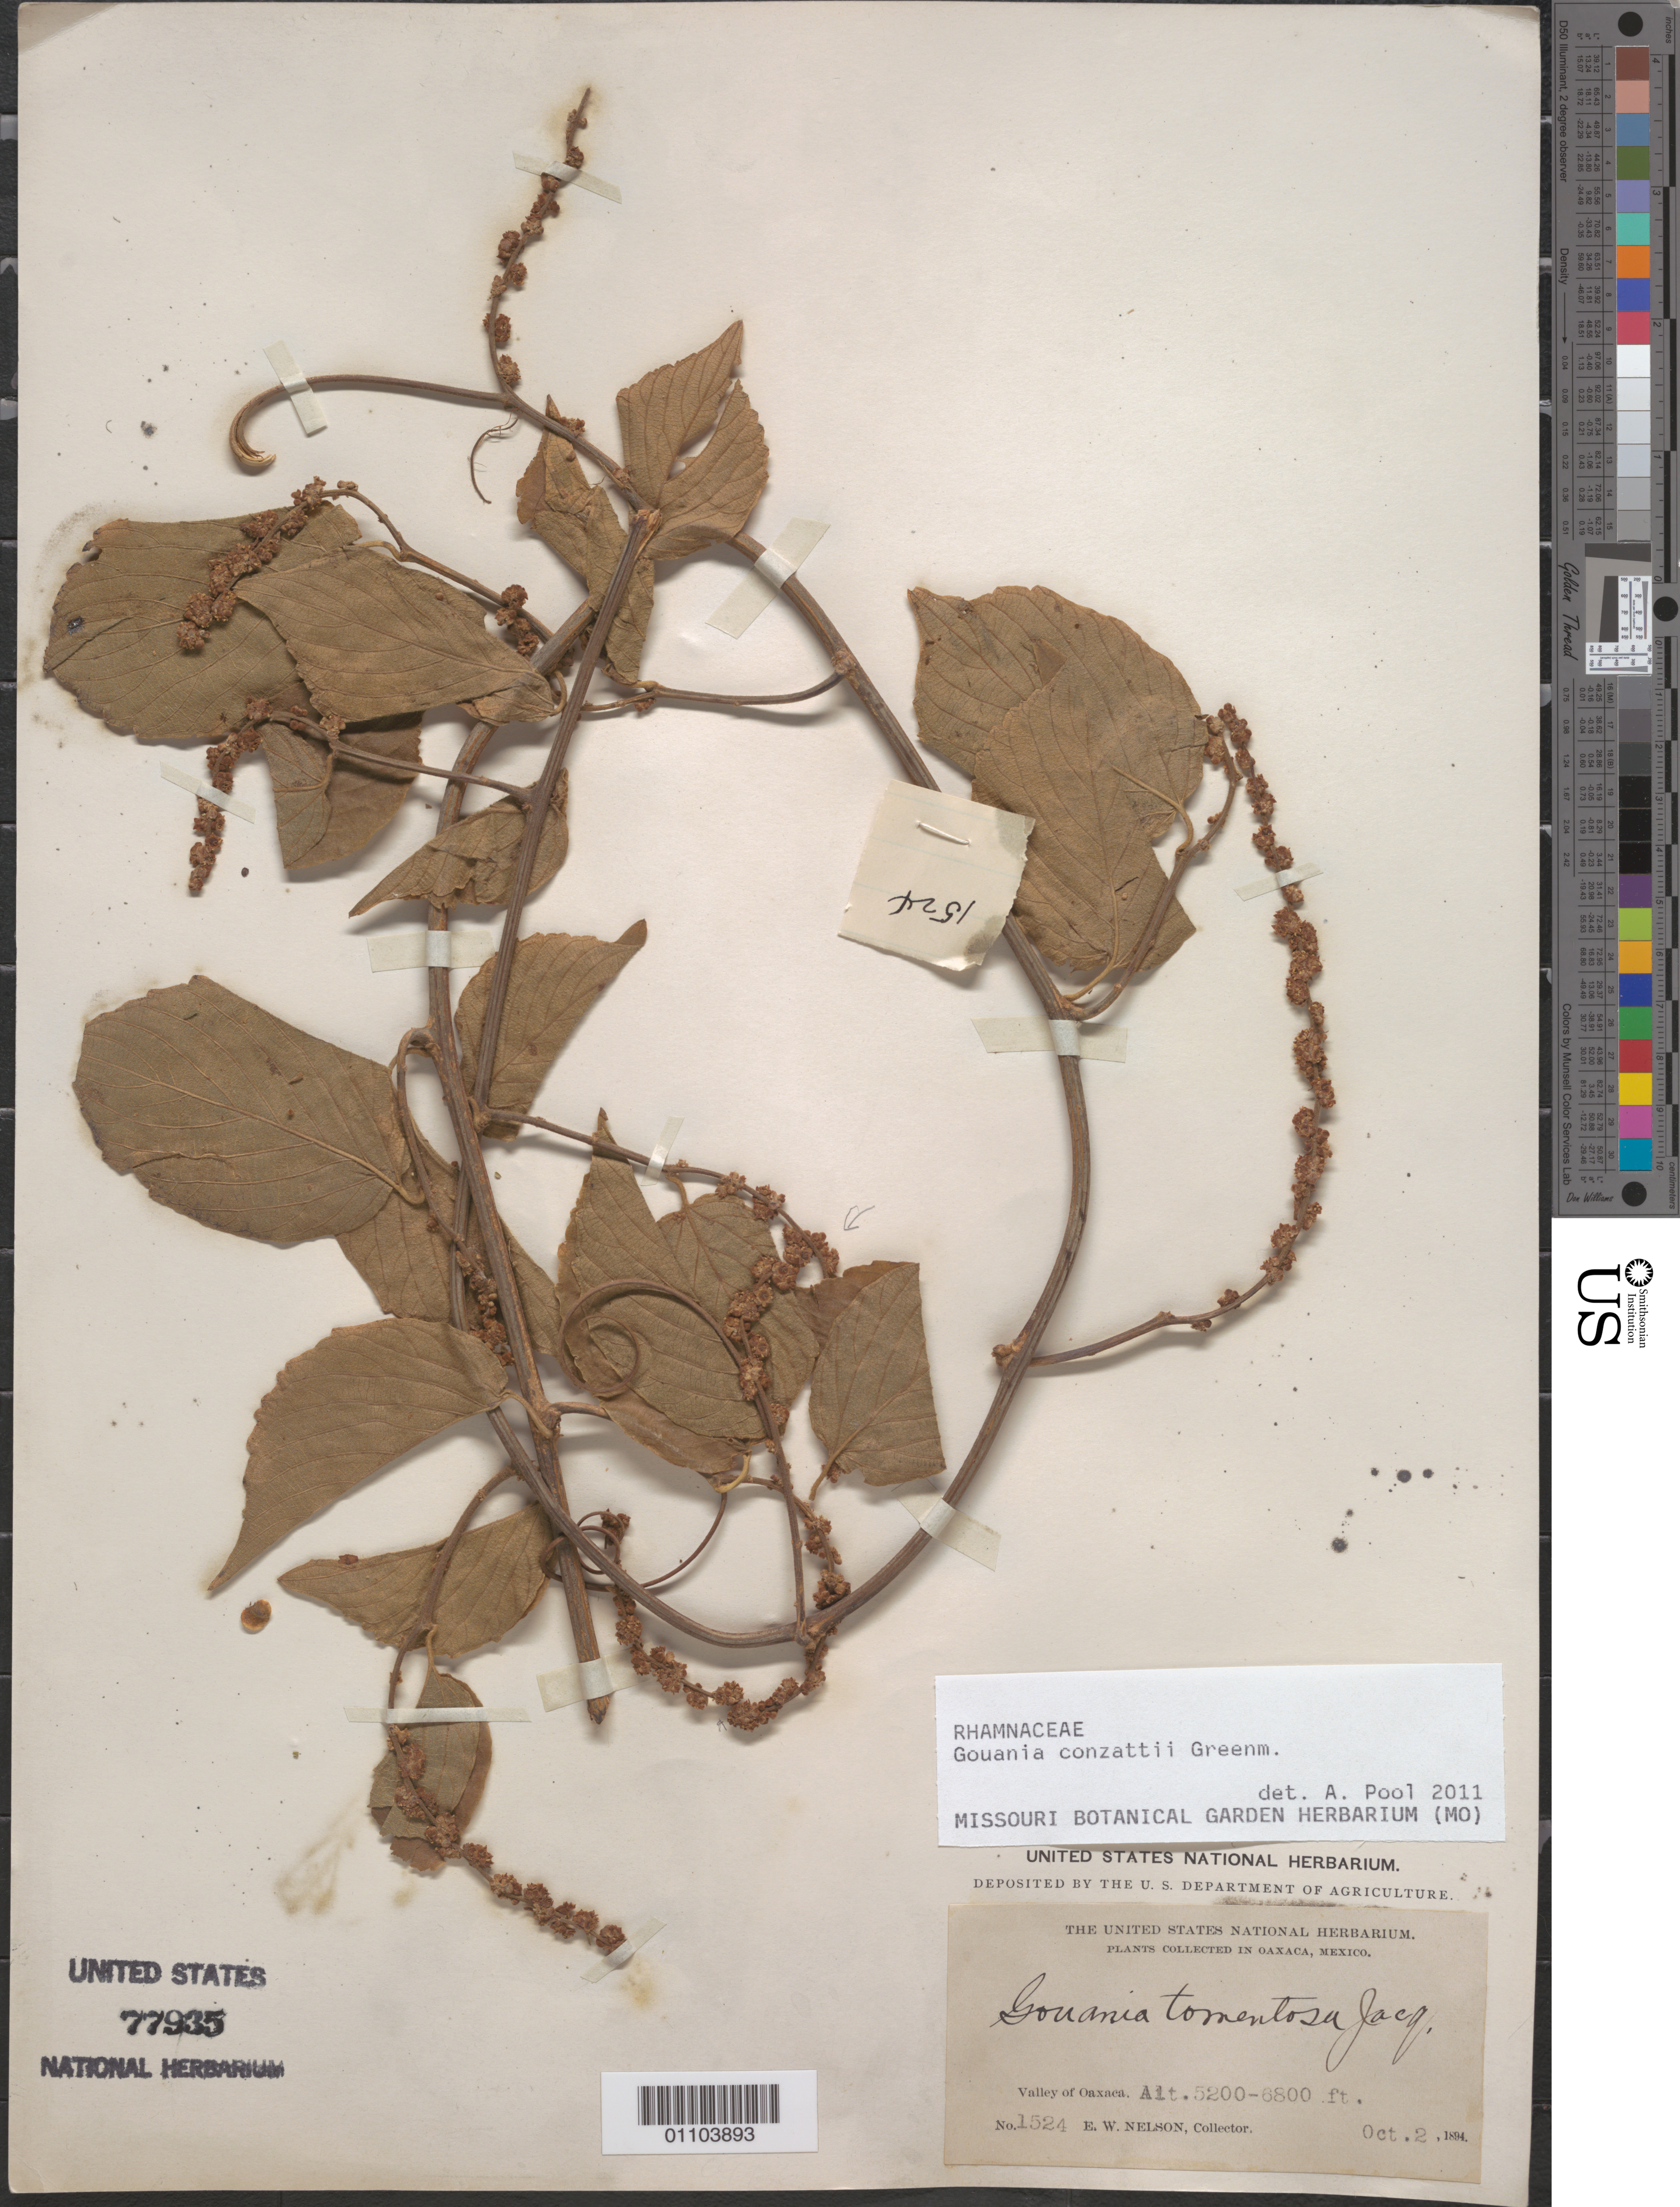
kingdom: Plantae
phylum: Tracheophyta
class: Magnoliopsida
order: Rosales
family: Rhamnaceae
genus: Gouania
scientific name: Gouania conzattii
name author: Greenm.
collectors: E. W. Nelson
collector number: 1524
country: Mexico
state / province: Oaxaca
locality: Valley of Oaxaca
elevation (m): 1585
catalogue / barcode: US 77935